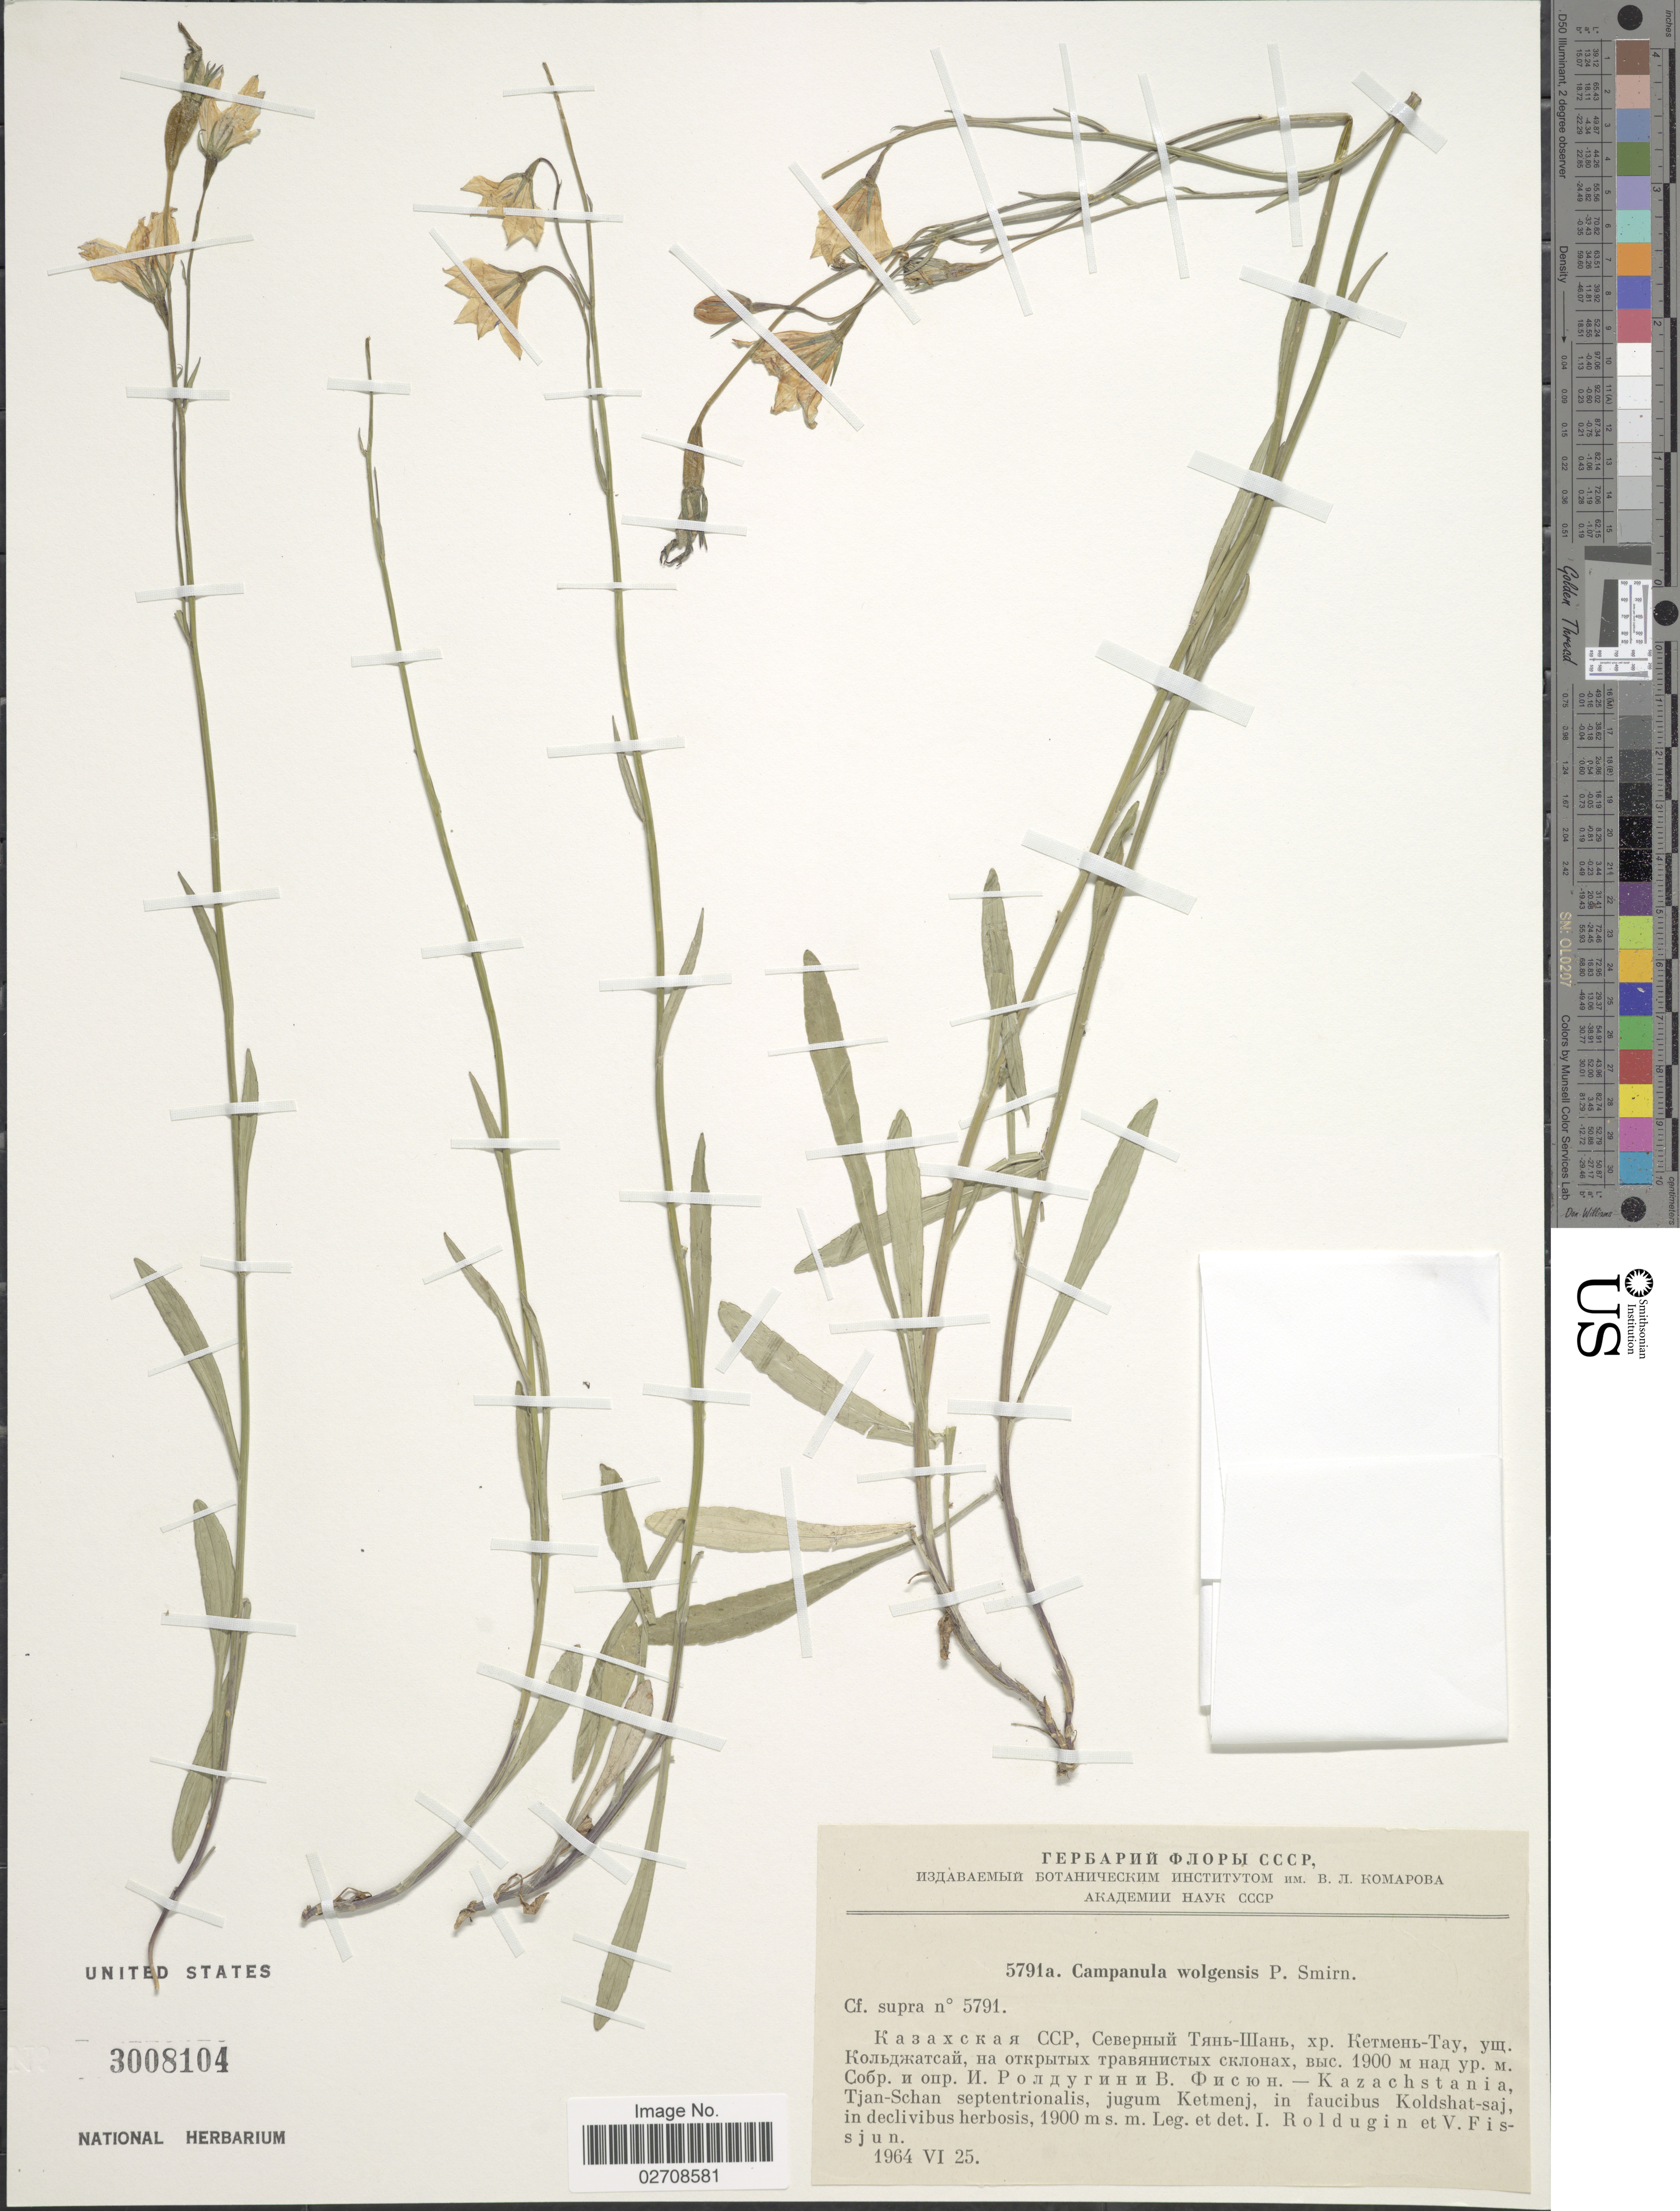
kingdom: Plantae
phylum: Tracheophyta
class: Magnoliopsida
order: Asterales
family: Campanulaceae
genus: Campanula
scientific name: Campanula wolgensis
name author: P.A. Smirn.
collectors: I. Roldugin & V. Fissjun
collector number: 5791a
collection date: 1964-06-25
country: Kazakhstan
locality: Kazachstania, Tjan-Schan septentrionalis, jugum Ketmenj, in faucibus, Koldshat-saj, in declivibus herbosis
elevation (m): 1900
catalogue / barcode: US 3008104